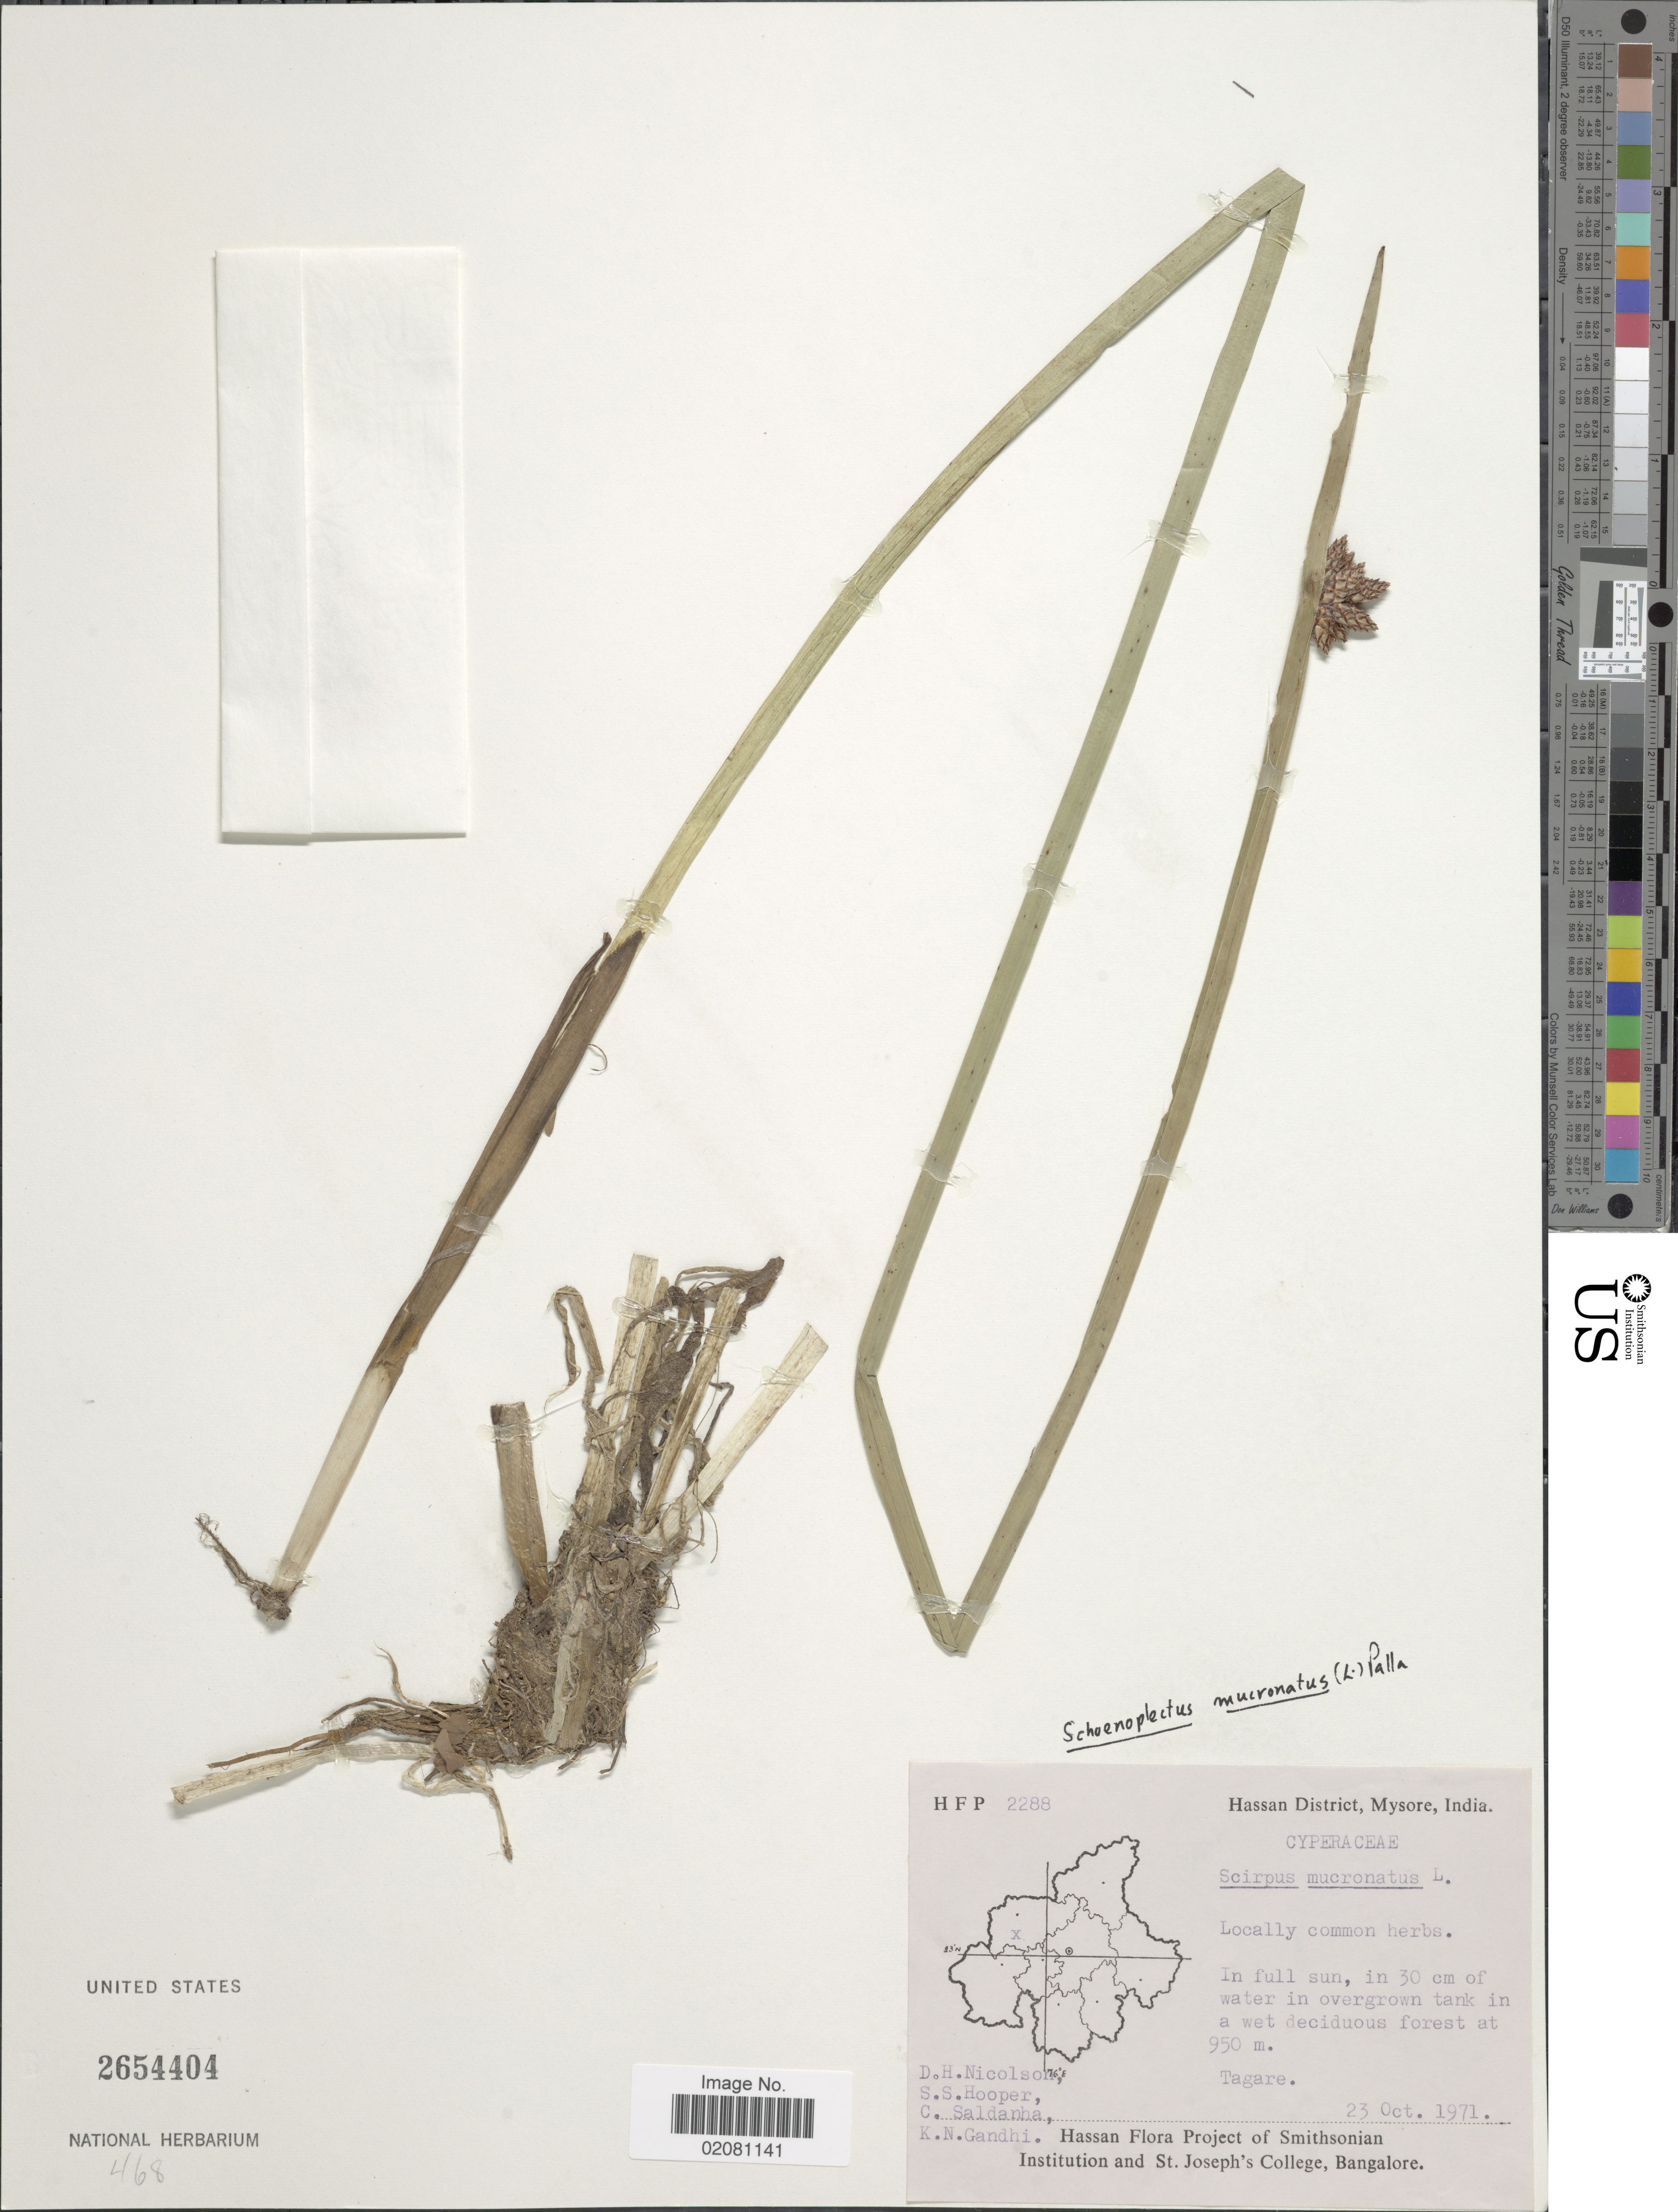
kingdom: Plantae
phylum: Tracheophyta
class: Liliopsida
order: Poales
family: Cyperaceae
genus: Schoenoplectus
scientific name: Schoenoplectus mucronatus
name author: (L.) Palla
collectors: D. H. Nicolson, S. S. Hooper, C. Saldanha & K. N. Gandhi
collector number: HFP2288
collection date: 1971-10-23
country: India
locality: Hassan District, Mysore, India Tagare.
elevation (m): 950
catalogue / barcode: US 2654404